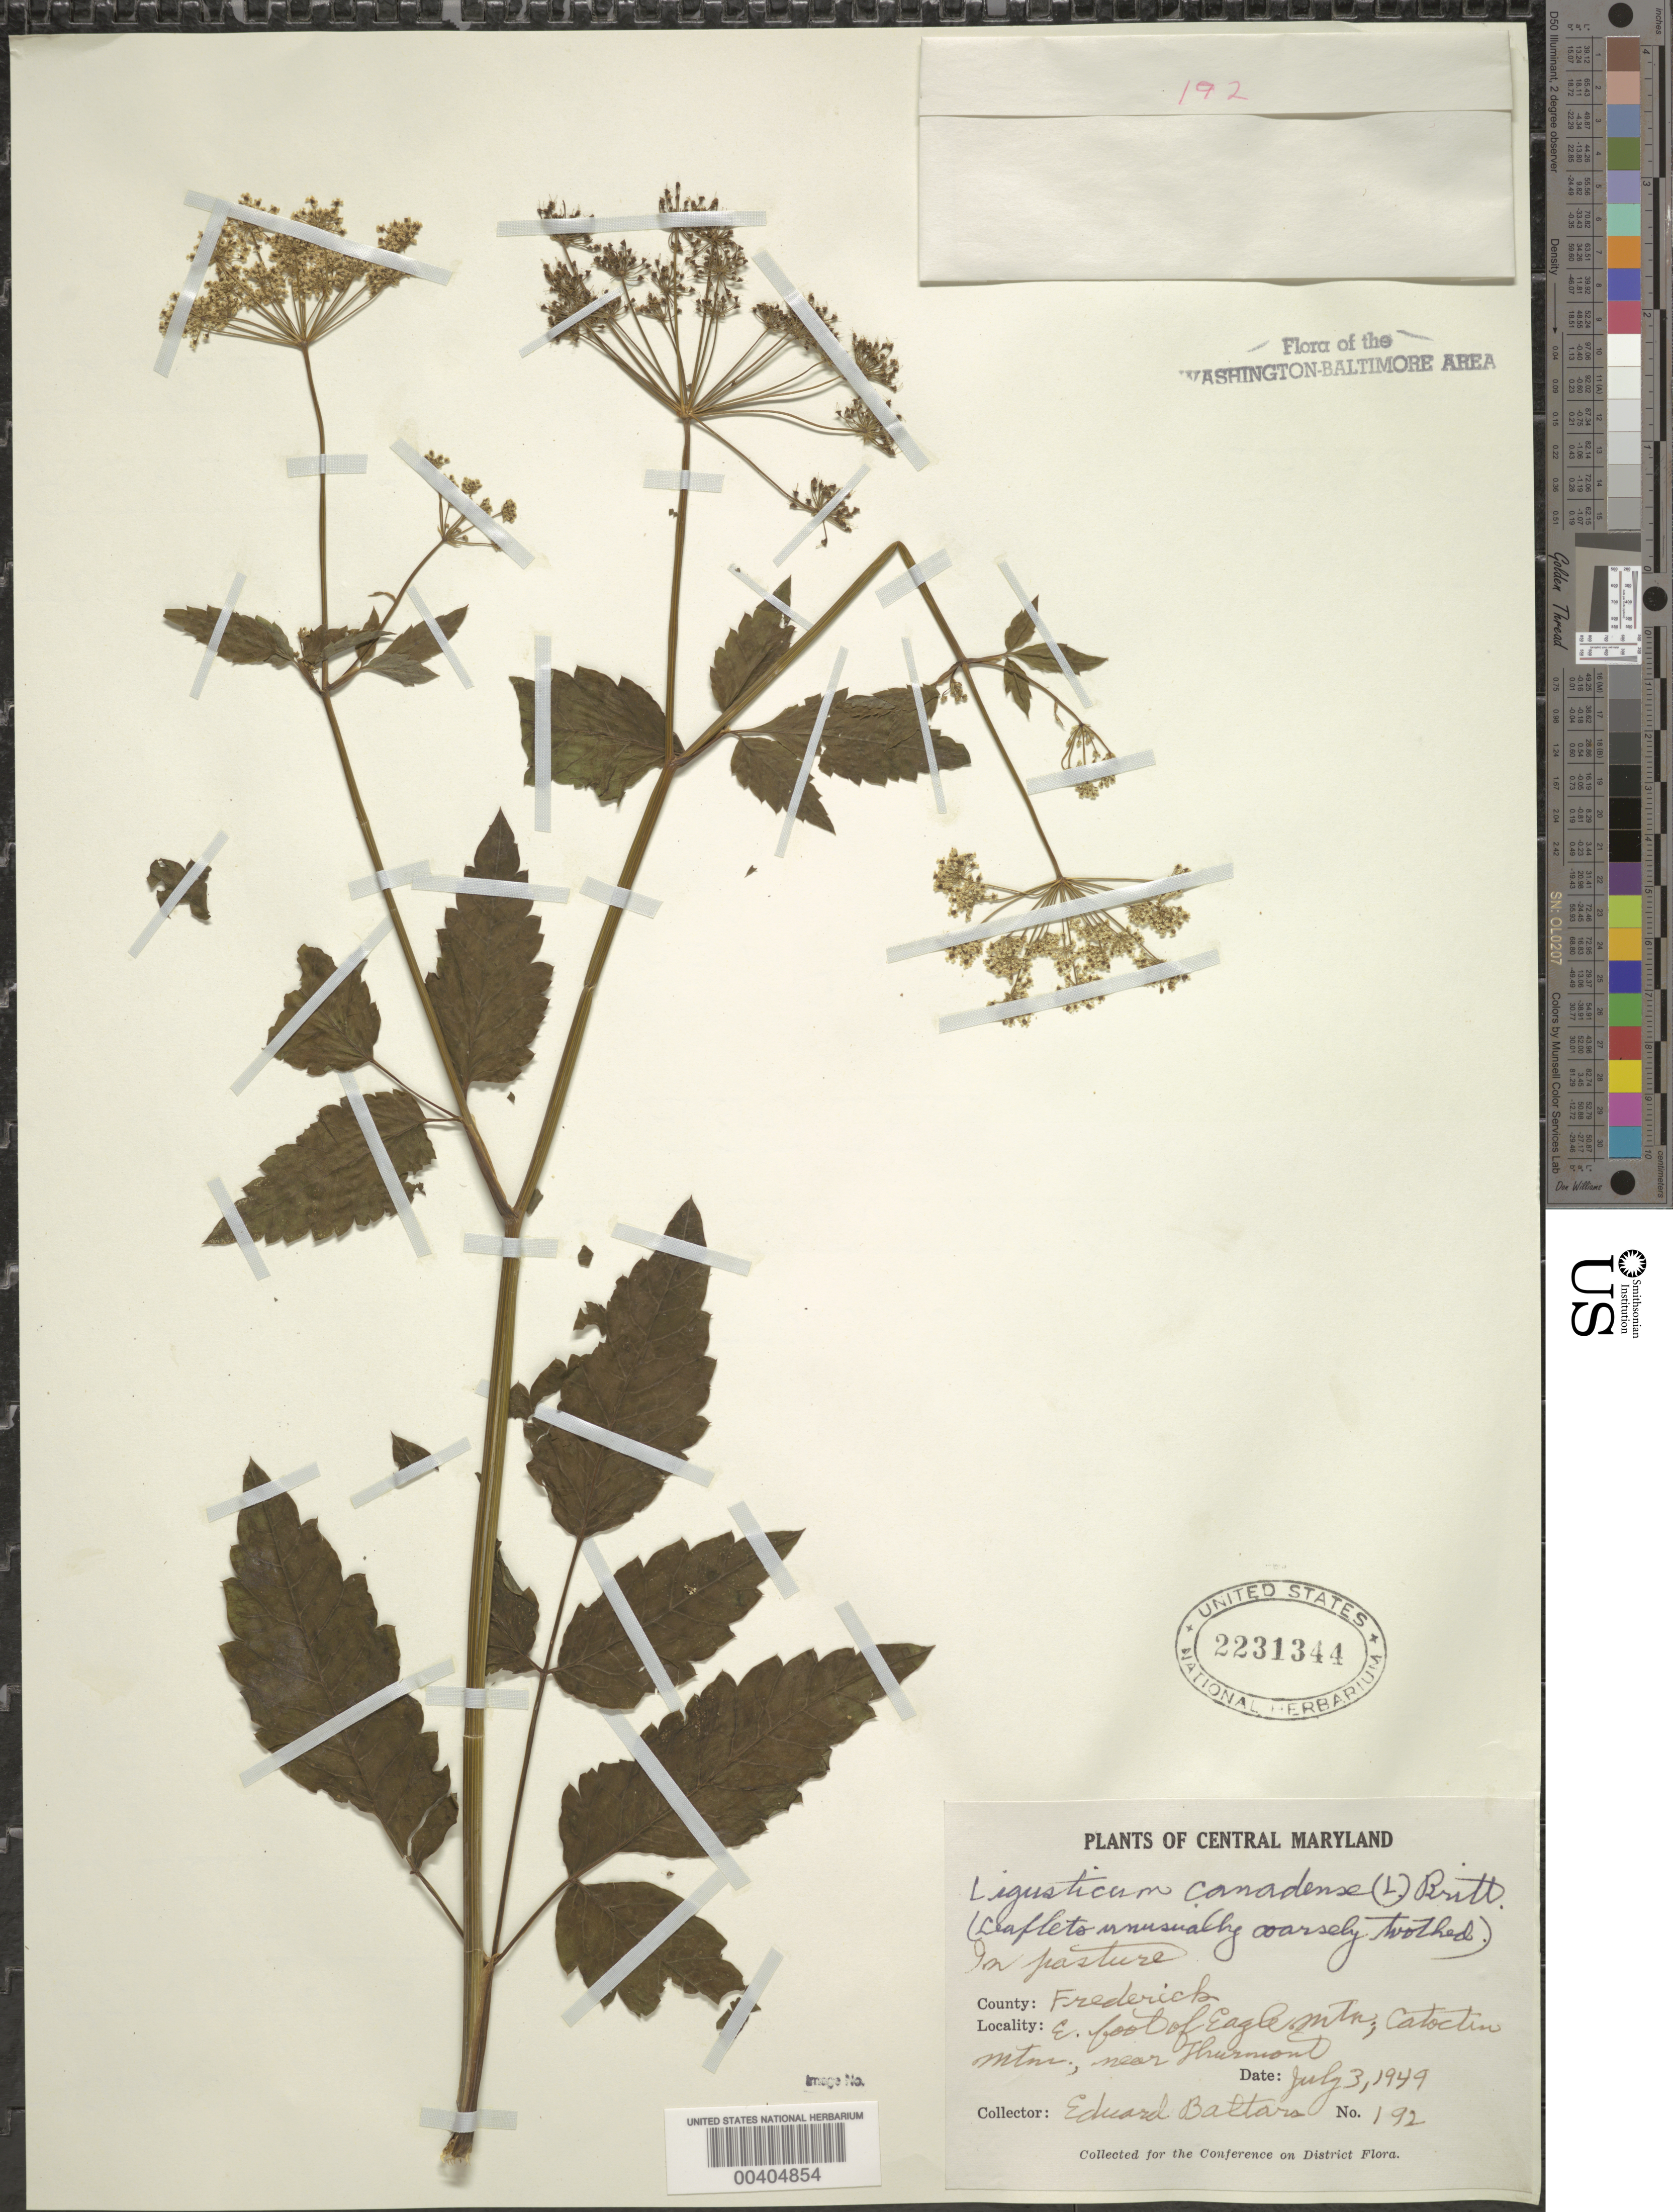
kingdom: Plantae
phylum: Tracheophyta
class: Magnoliopsida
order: Apiales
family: Apiaceae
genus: Ligusticum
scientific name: Ligusticum canadense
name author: (L.) Britton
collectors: E. Baltars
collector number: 192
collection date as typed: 03 Jul 1949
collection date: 1949-07-03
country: United States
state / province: Maryland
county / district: Frederick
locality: Eagle Mountain, Catoctin Mountains, near Thurmont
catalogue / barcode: US 2231344